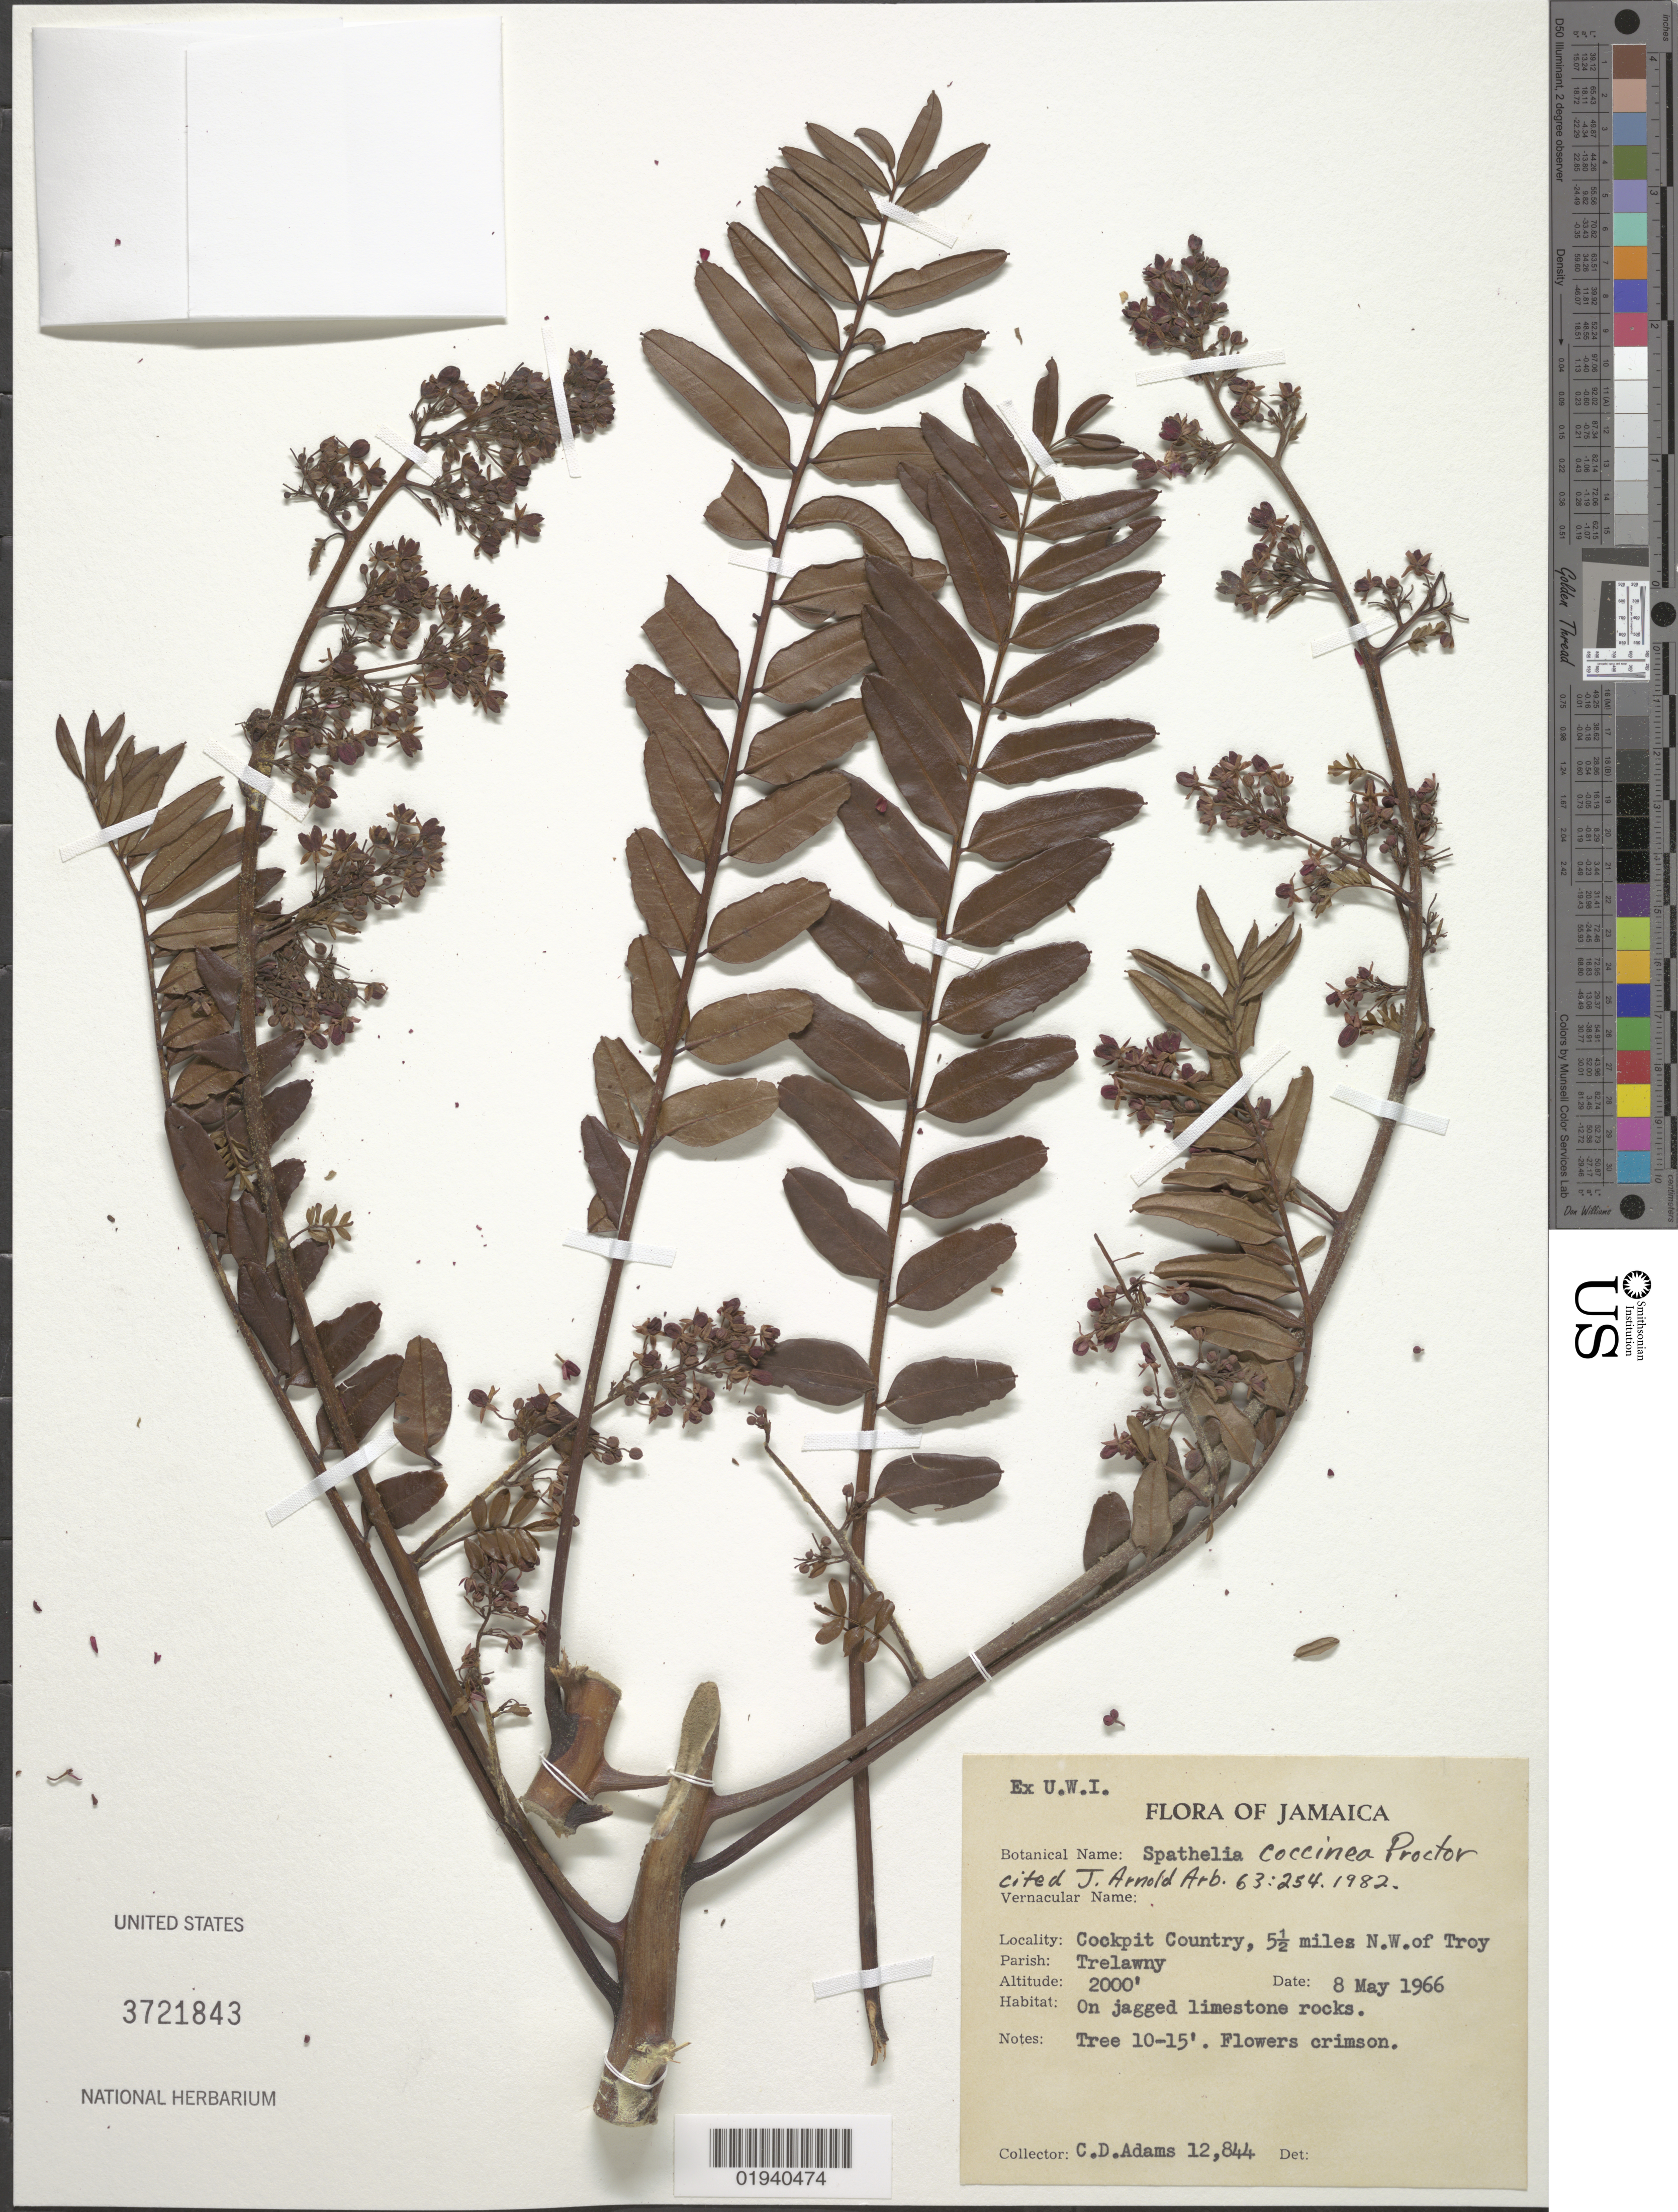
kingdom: Plantae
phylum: Tracheophyta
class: Magnoliopsida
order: Sapindales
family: Rutaceae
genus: Spathelia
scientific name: Spathelia coccinea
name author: Proctor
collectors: C. D. Adams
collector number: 12844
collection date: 1966-05-08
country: Jamaica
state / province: Trelawny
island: Jamaica I.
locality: Cockpit Country, 5.5 miles NW of Troy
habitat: On jagged limestone rocks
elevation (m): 610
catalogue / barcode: US 3721843